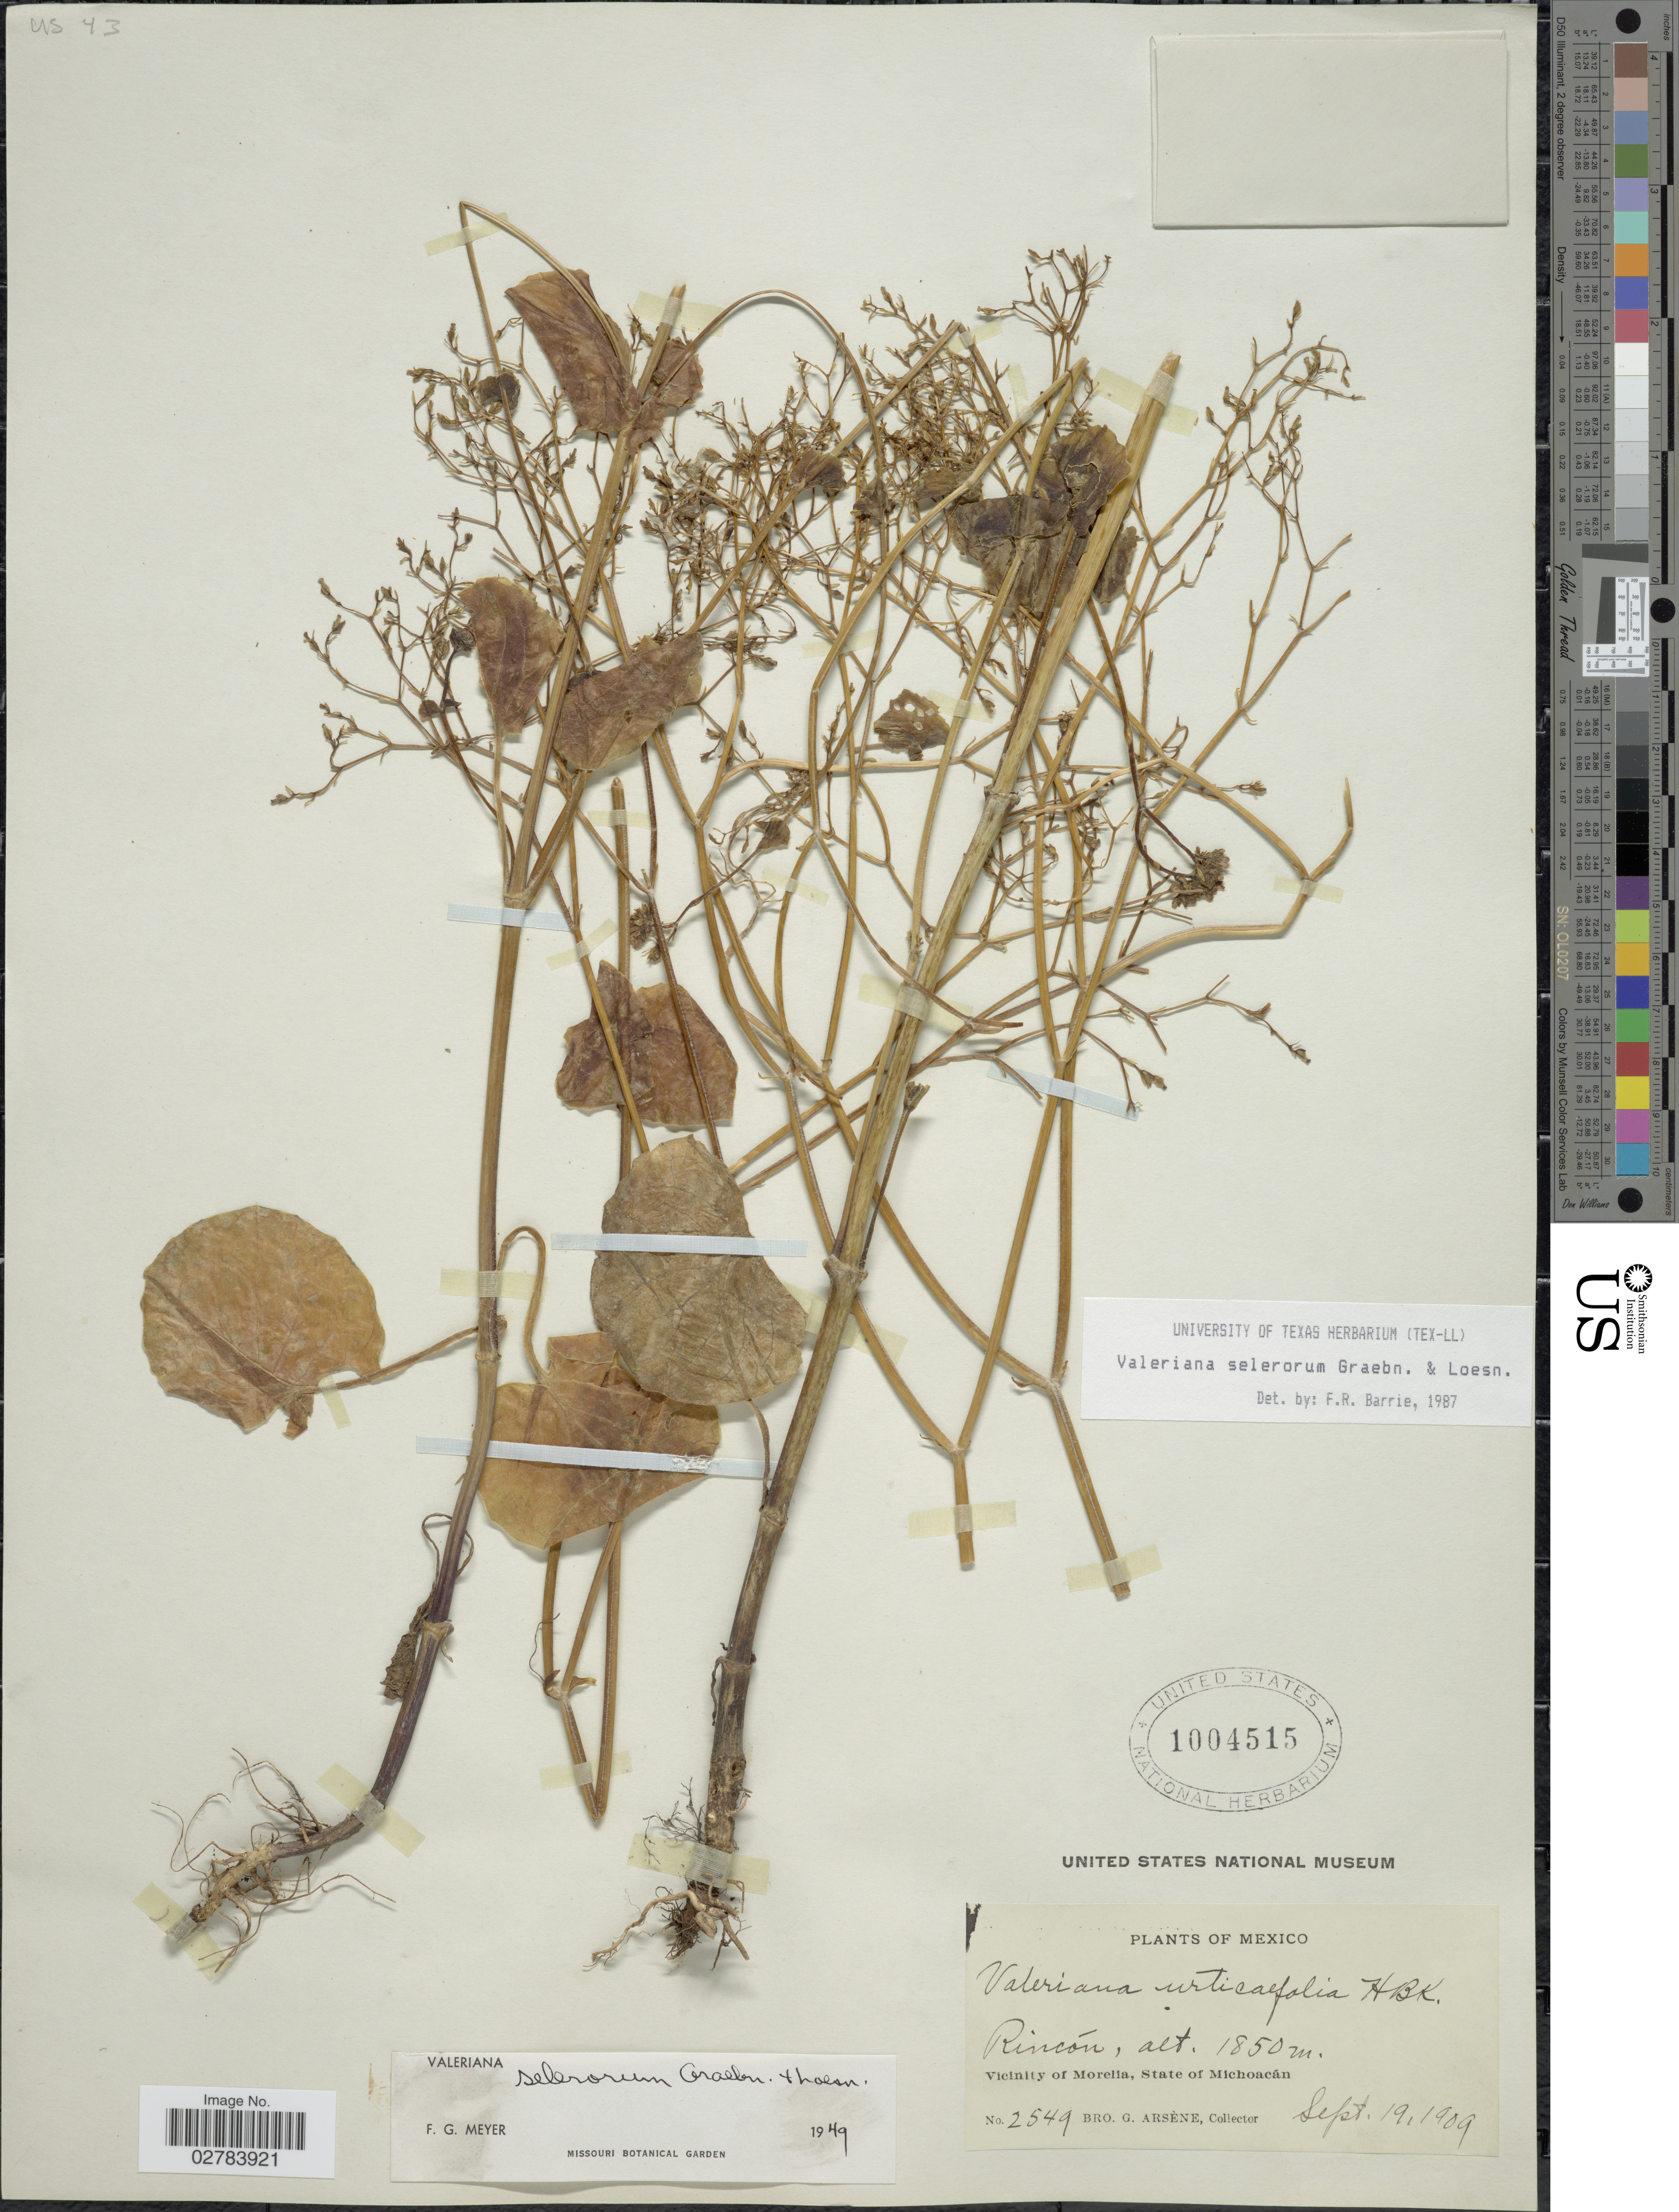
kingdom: Plantae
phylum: Tracheophyta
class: Magnoliopsida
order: Dipsacales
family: Caprifoliaceae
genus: Valeriana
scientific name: Valeriana selerorum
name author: Graebn. & Loes.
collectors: Bro. G. Arsène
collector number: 2549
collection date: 1909-09-19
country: Mexico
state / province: Michoacán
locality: Rincón, Vicinity of Morelia.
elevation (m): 1850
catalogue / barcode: US 1004515